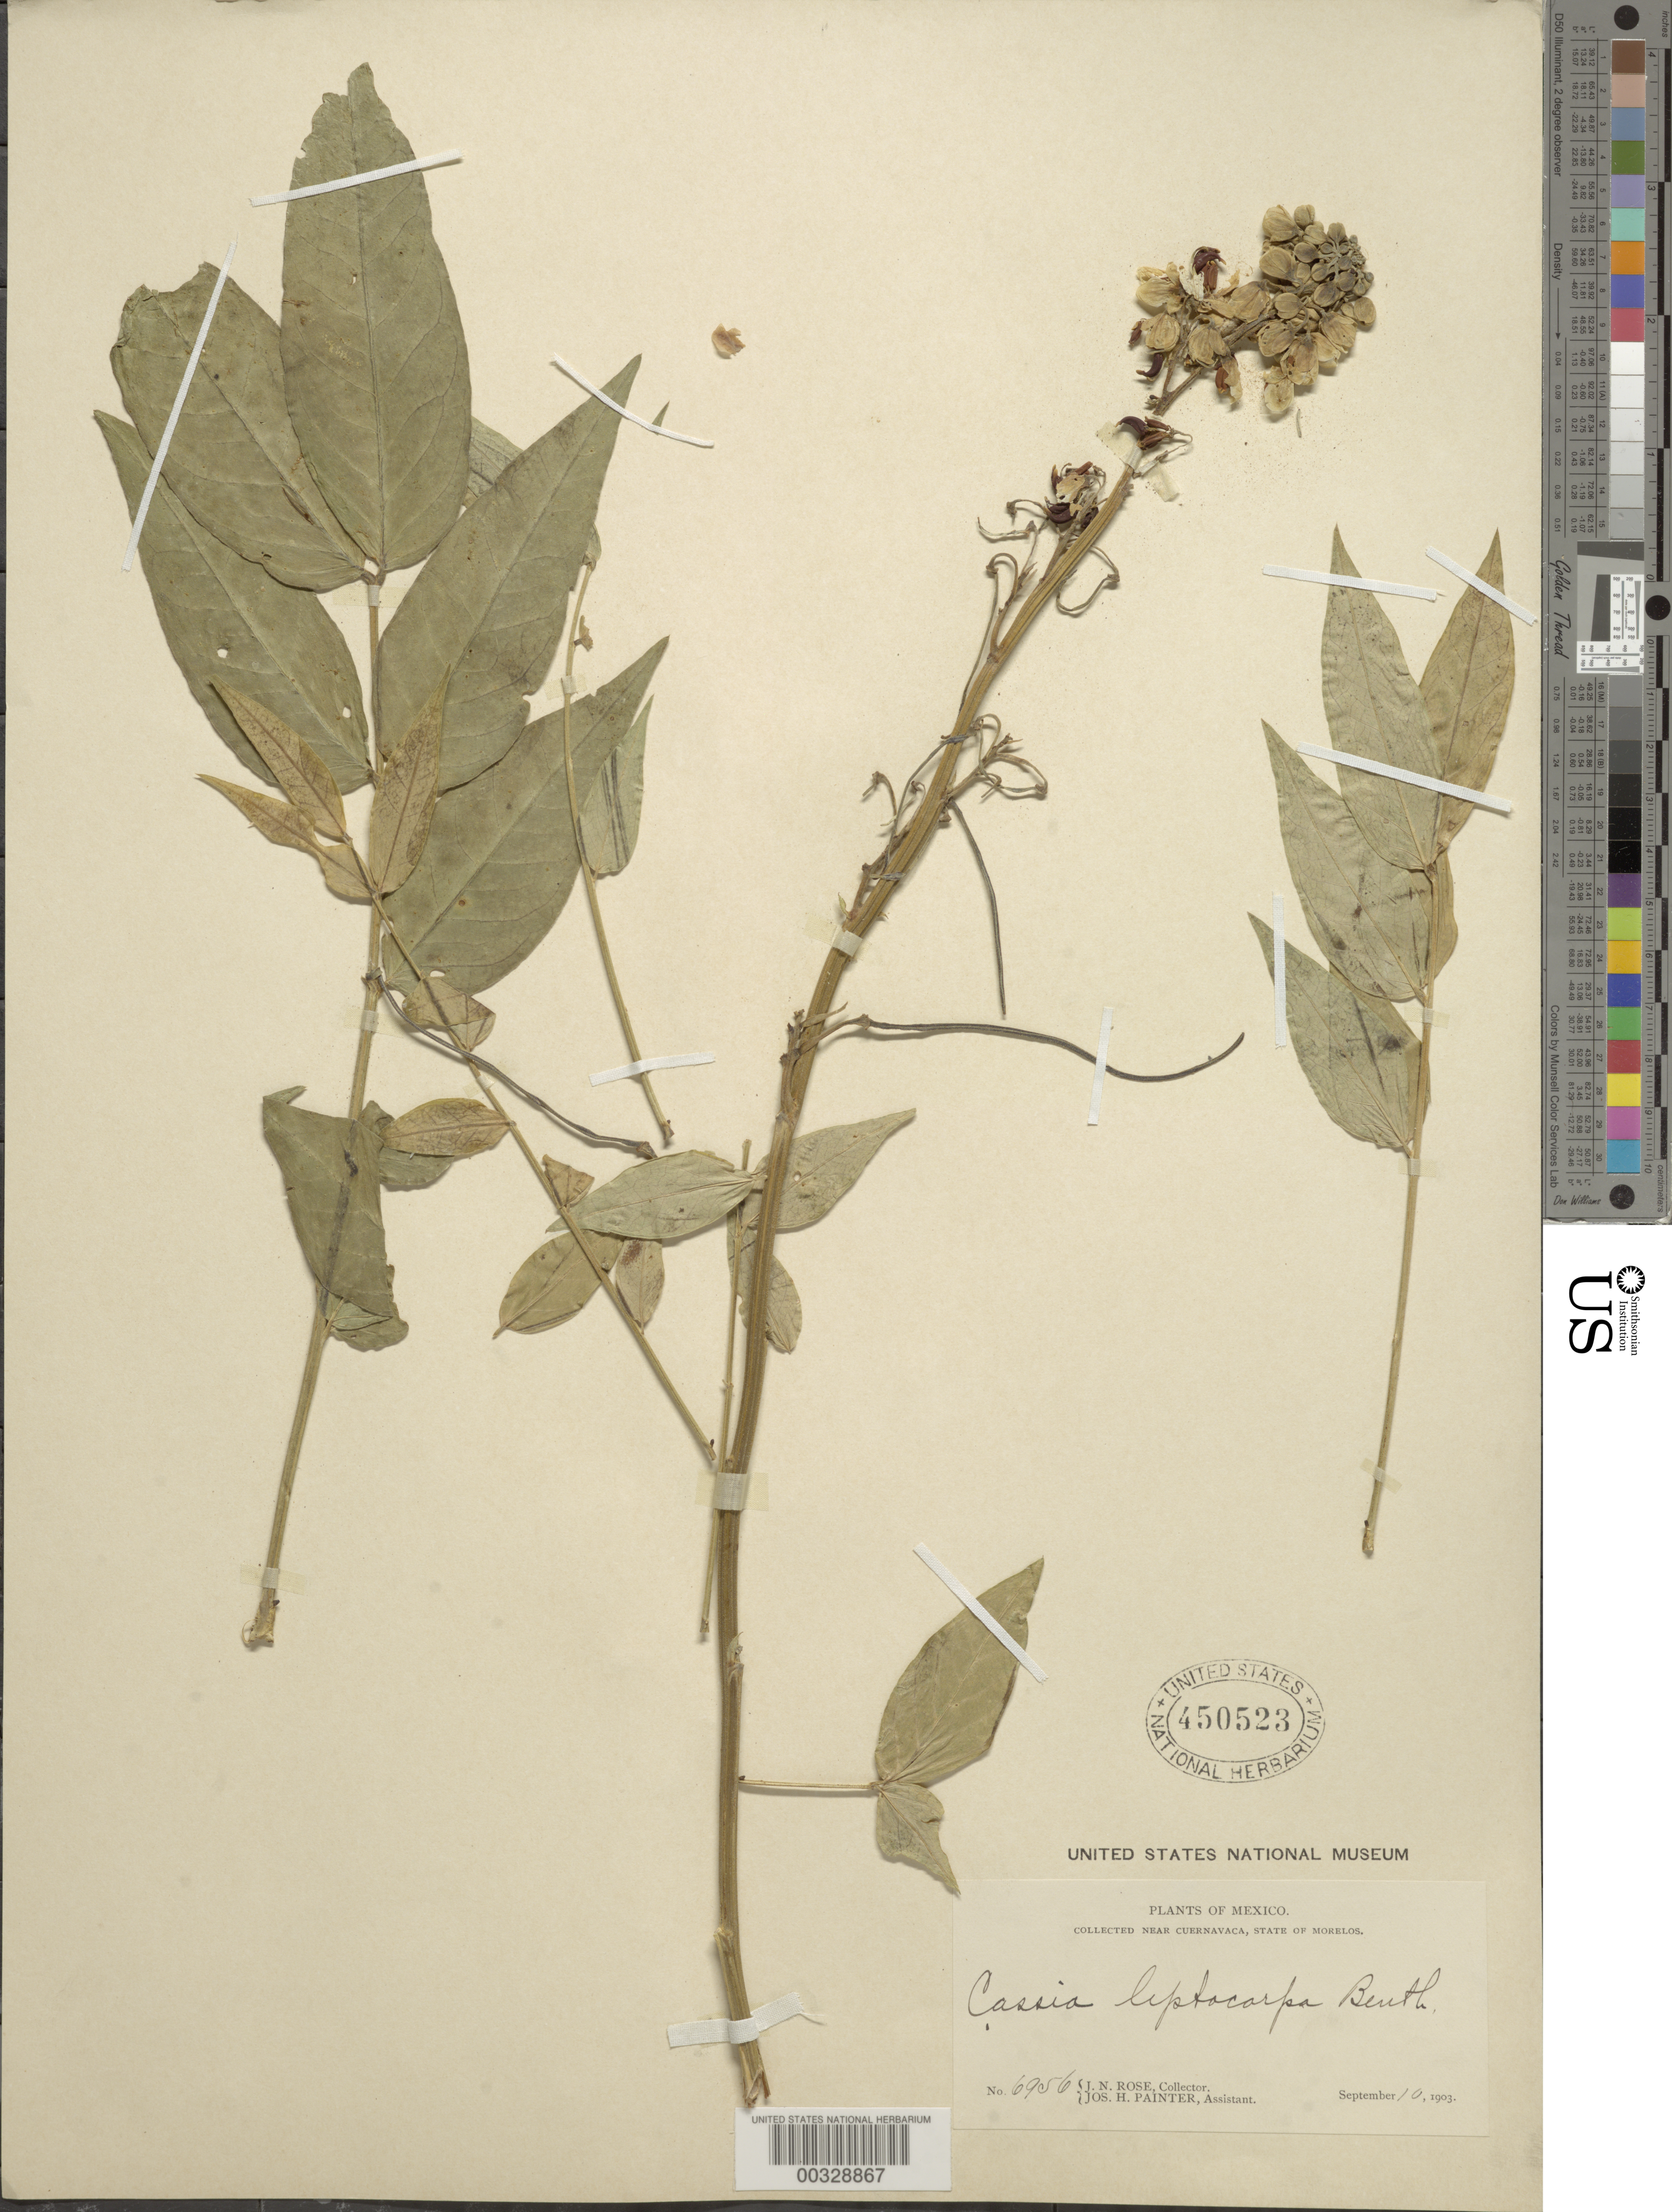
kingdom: Plantae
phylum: Tracheophyta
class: Magnoliopsida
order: Fabales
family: Fabaceae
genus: Senna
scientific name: Senna hirsuta var. leptocarpa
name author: (Benth.) H.S. Irwin & Barneby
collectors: J. N. Rose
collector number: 6956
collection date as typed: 10 Sep 1903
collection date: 1903-09-10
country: Mexico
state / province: Morelos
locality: Near Cuernavaca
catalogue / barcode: US 450523